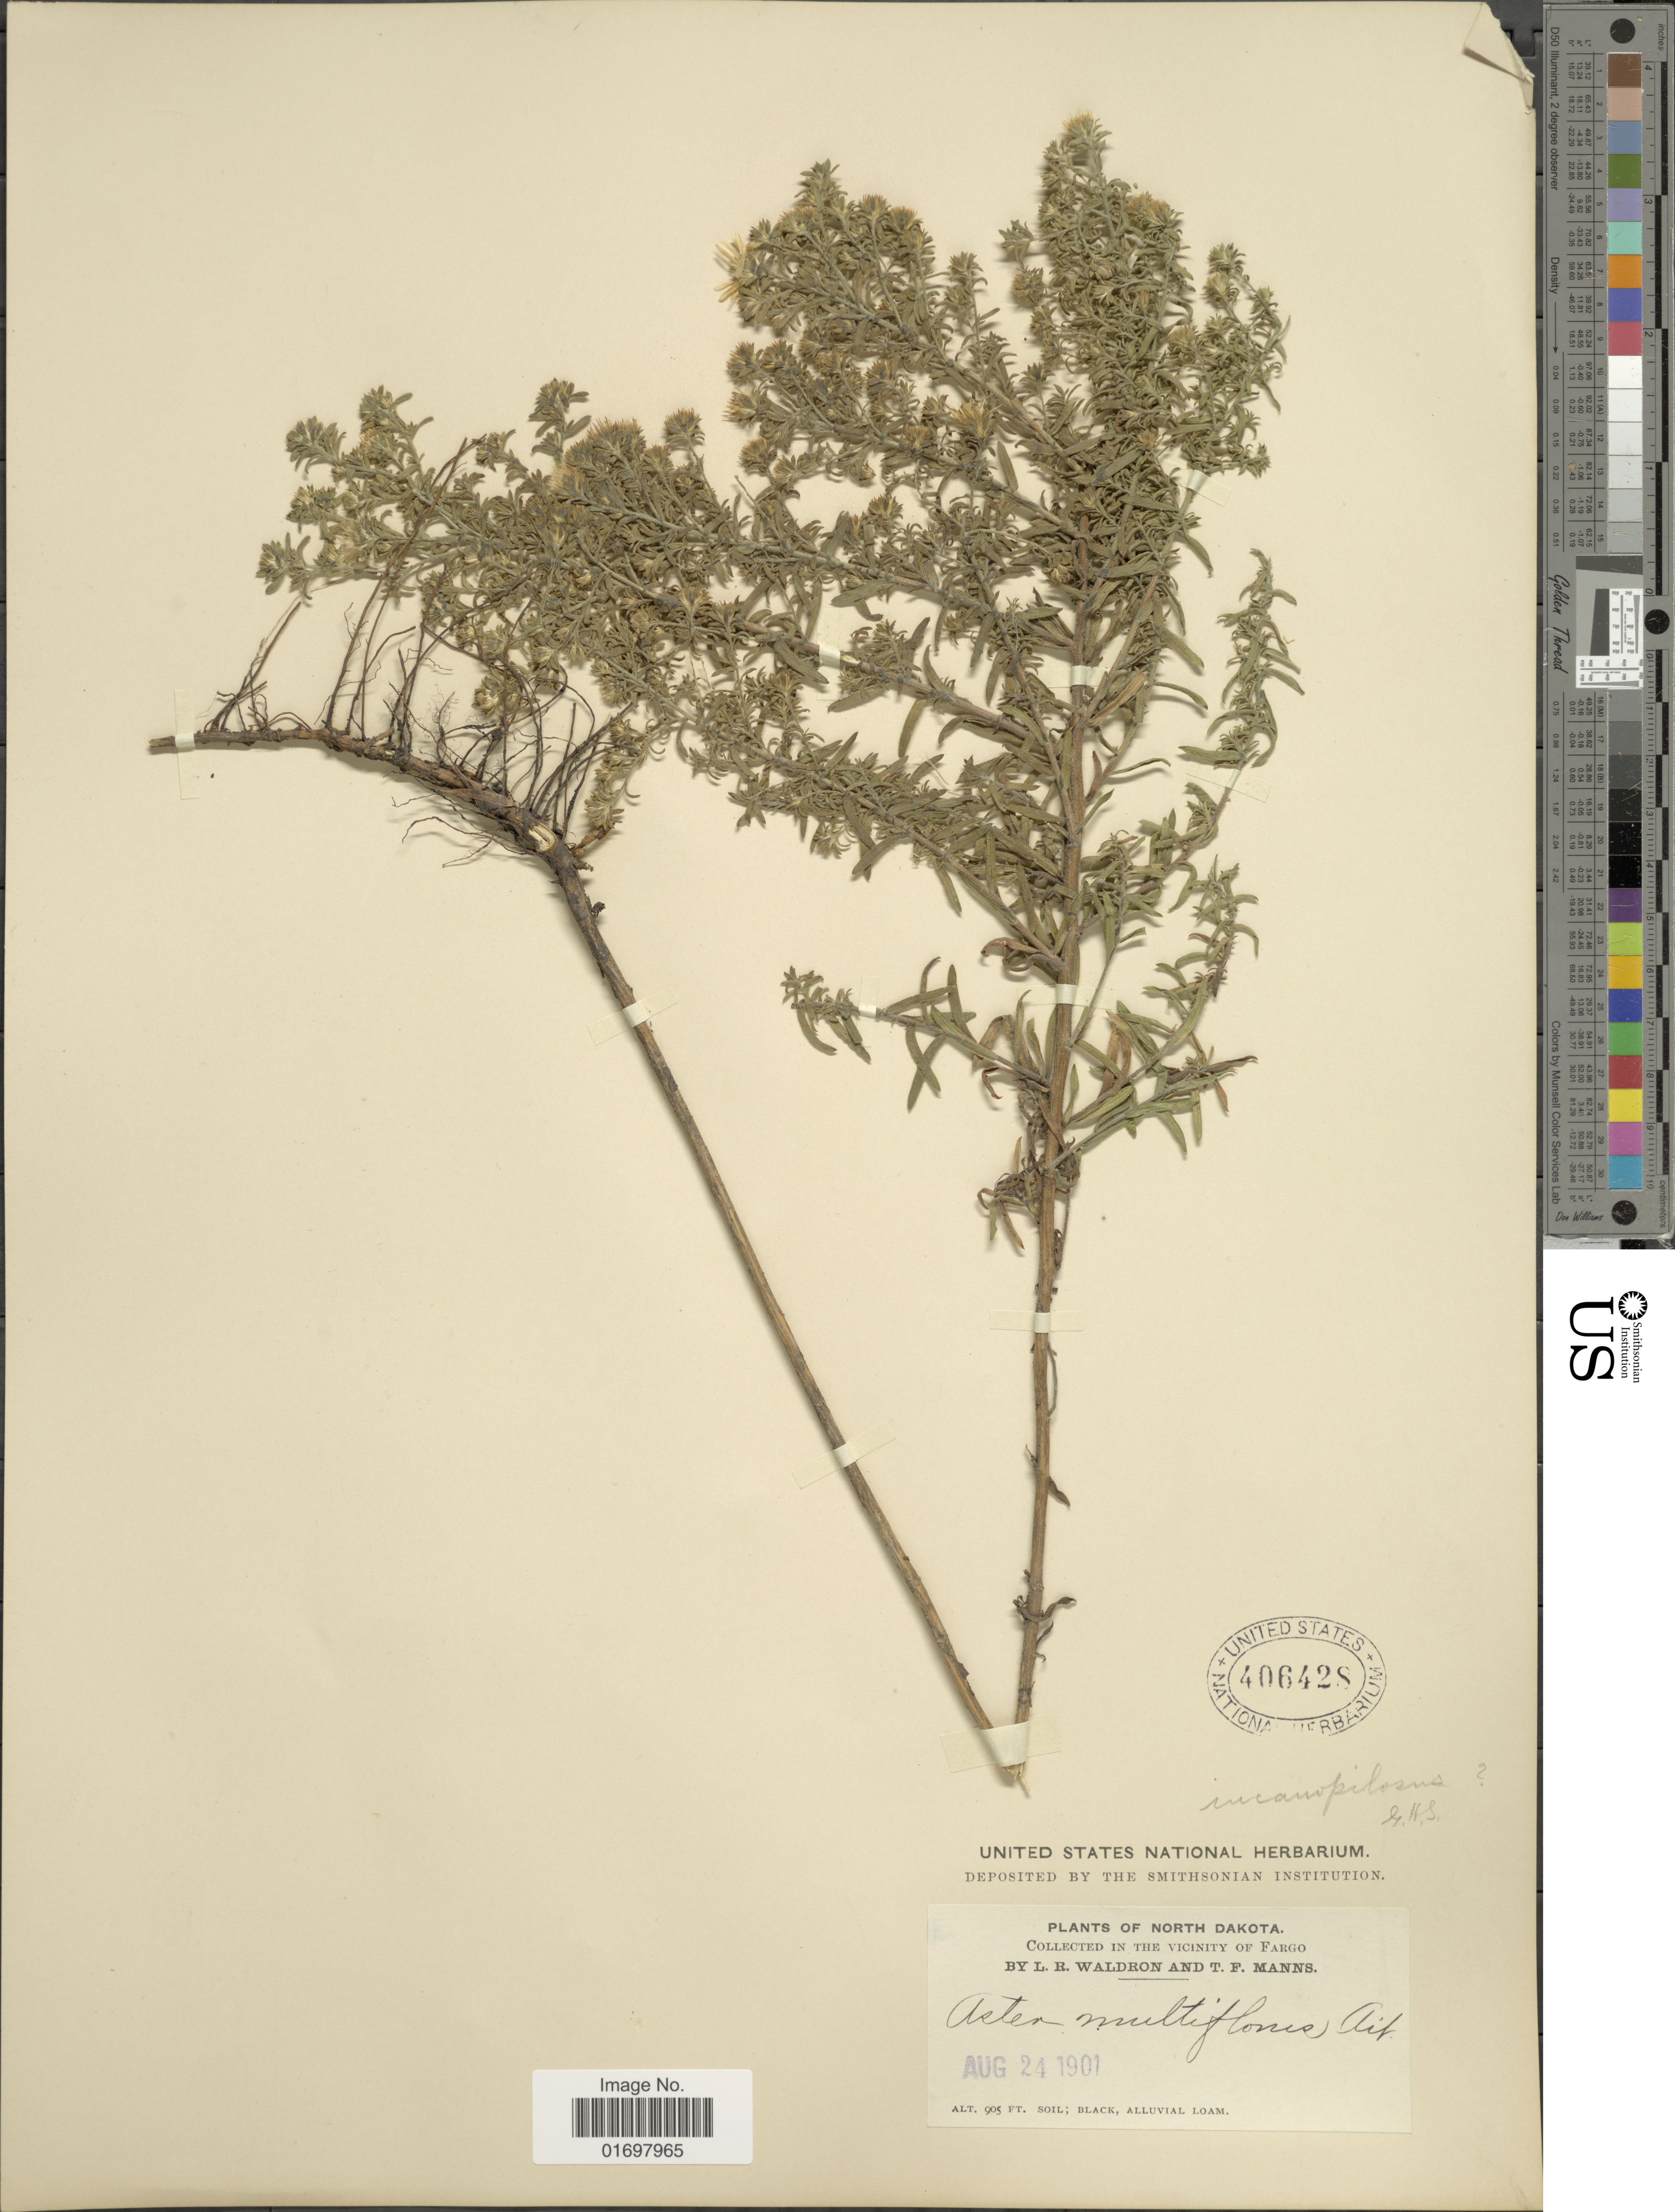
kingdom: Plantae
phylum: Tracheophyta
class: Magnoliopsida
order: Asterales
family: Asteraceae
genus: Symphyotrichum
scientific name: Symphyotrichum falcatum var. commutatum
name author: (Torr. & A. Gray) G.L. Nesom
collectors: L. Waldron & T. Manns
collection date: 1901-08-24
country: United States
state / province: North Dakota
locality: North Dakota. In the vicinity of Fargo.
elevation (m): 276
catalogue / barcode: US 406428